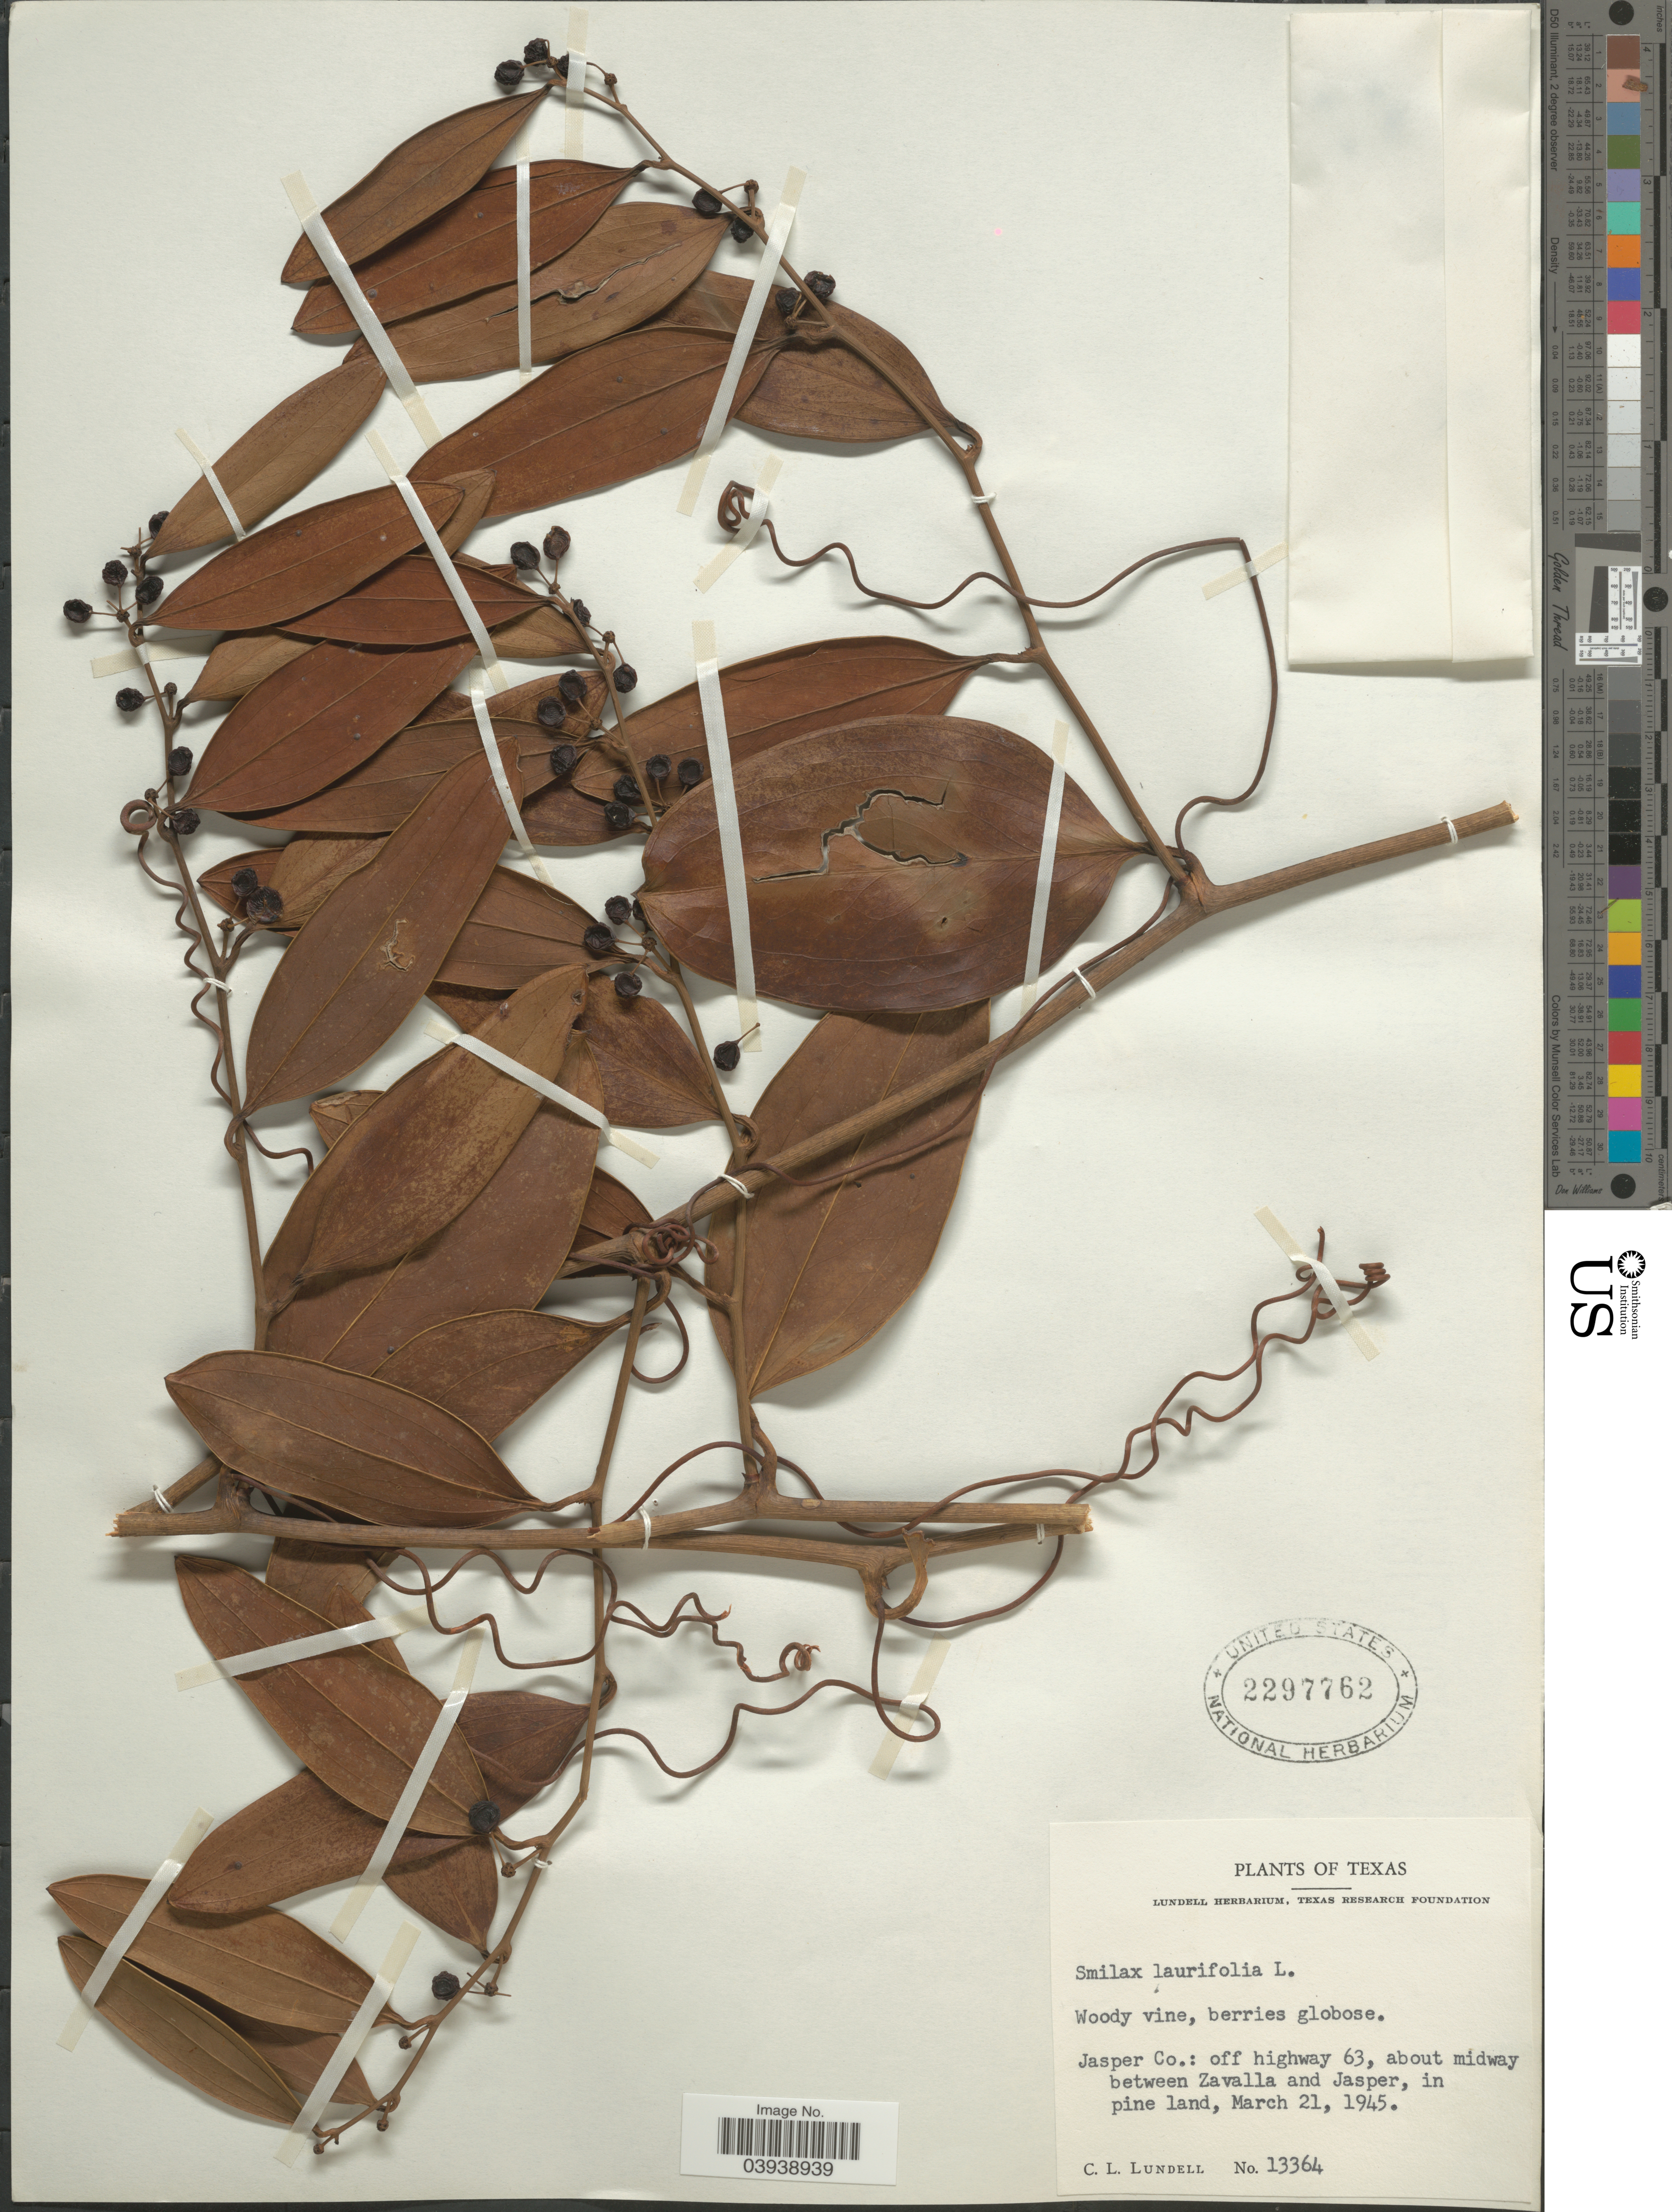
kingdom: Plantae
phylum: Tracheophyta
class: Liliopsida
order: Liliales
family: Smilacaceae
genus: Smilax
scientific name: Smilax laurifolia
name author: L.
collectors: C. L. Lundell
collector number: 13364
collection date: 1945-03-21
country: United States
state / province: Texas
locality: Jasper Co.: off highway 63, about midway between Zavalla and Jasper, in pine land.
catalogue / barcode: US 2297762